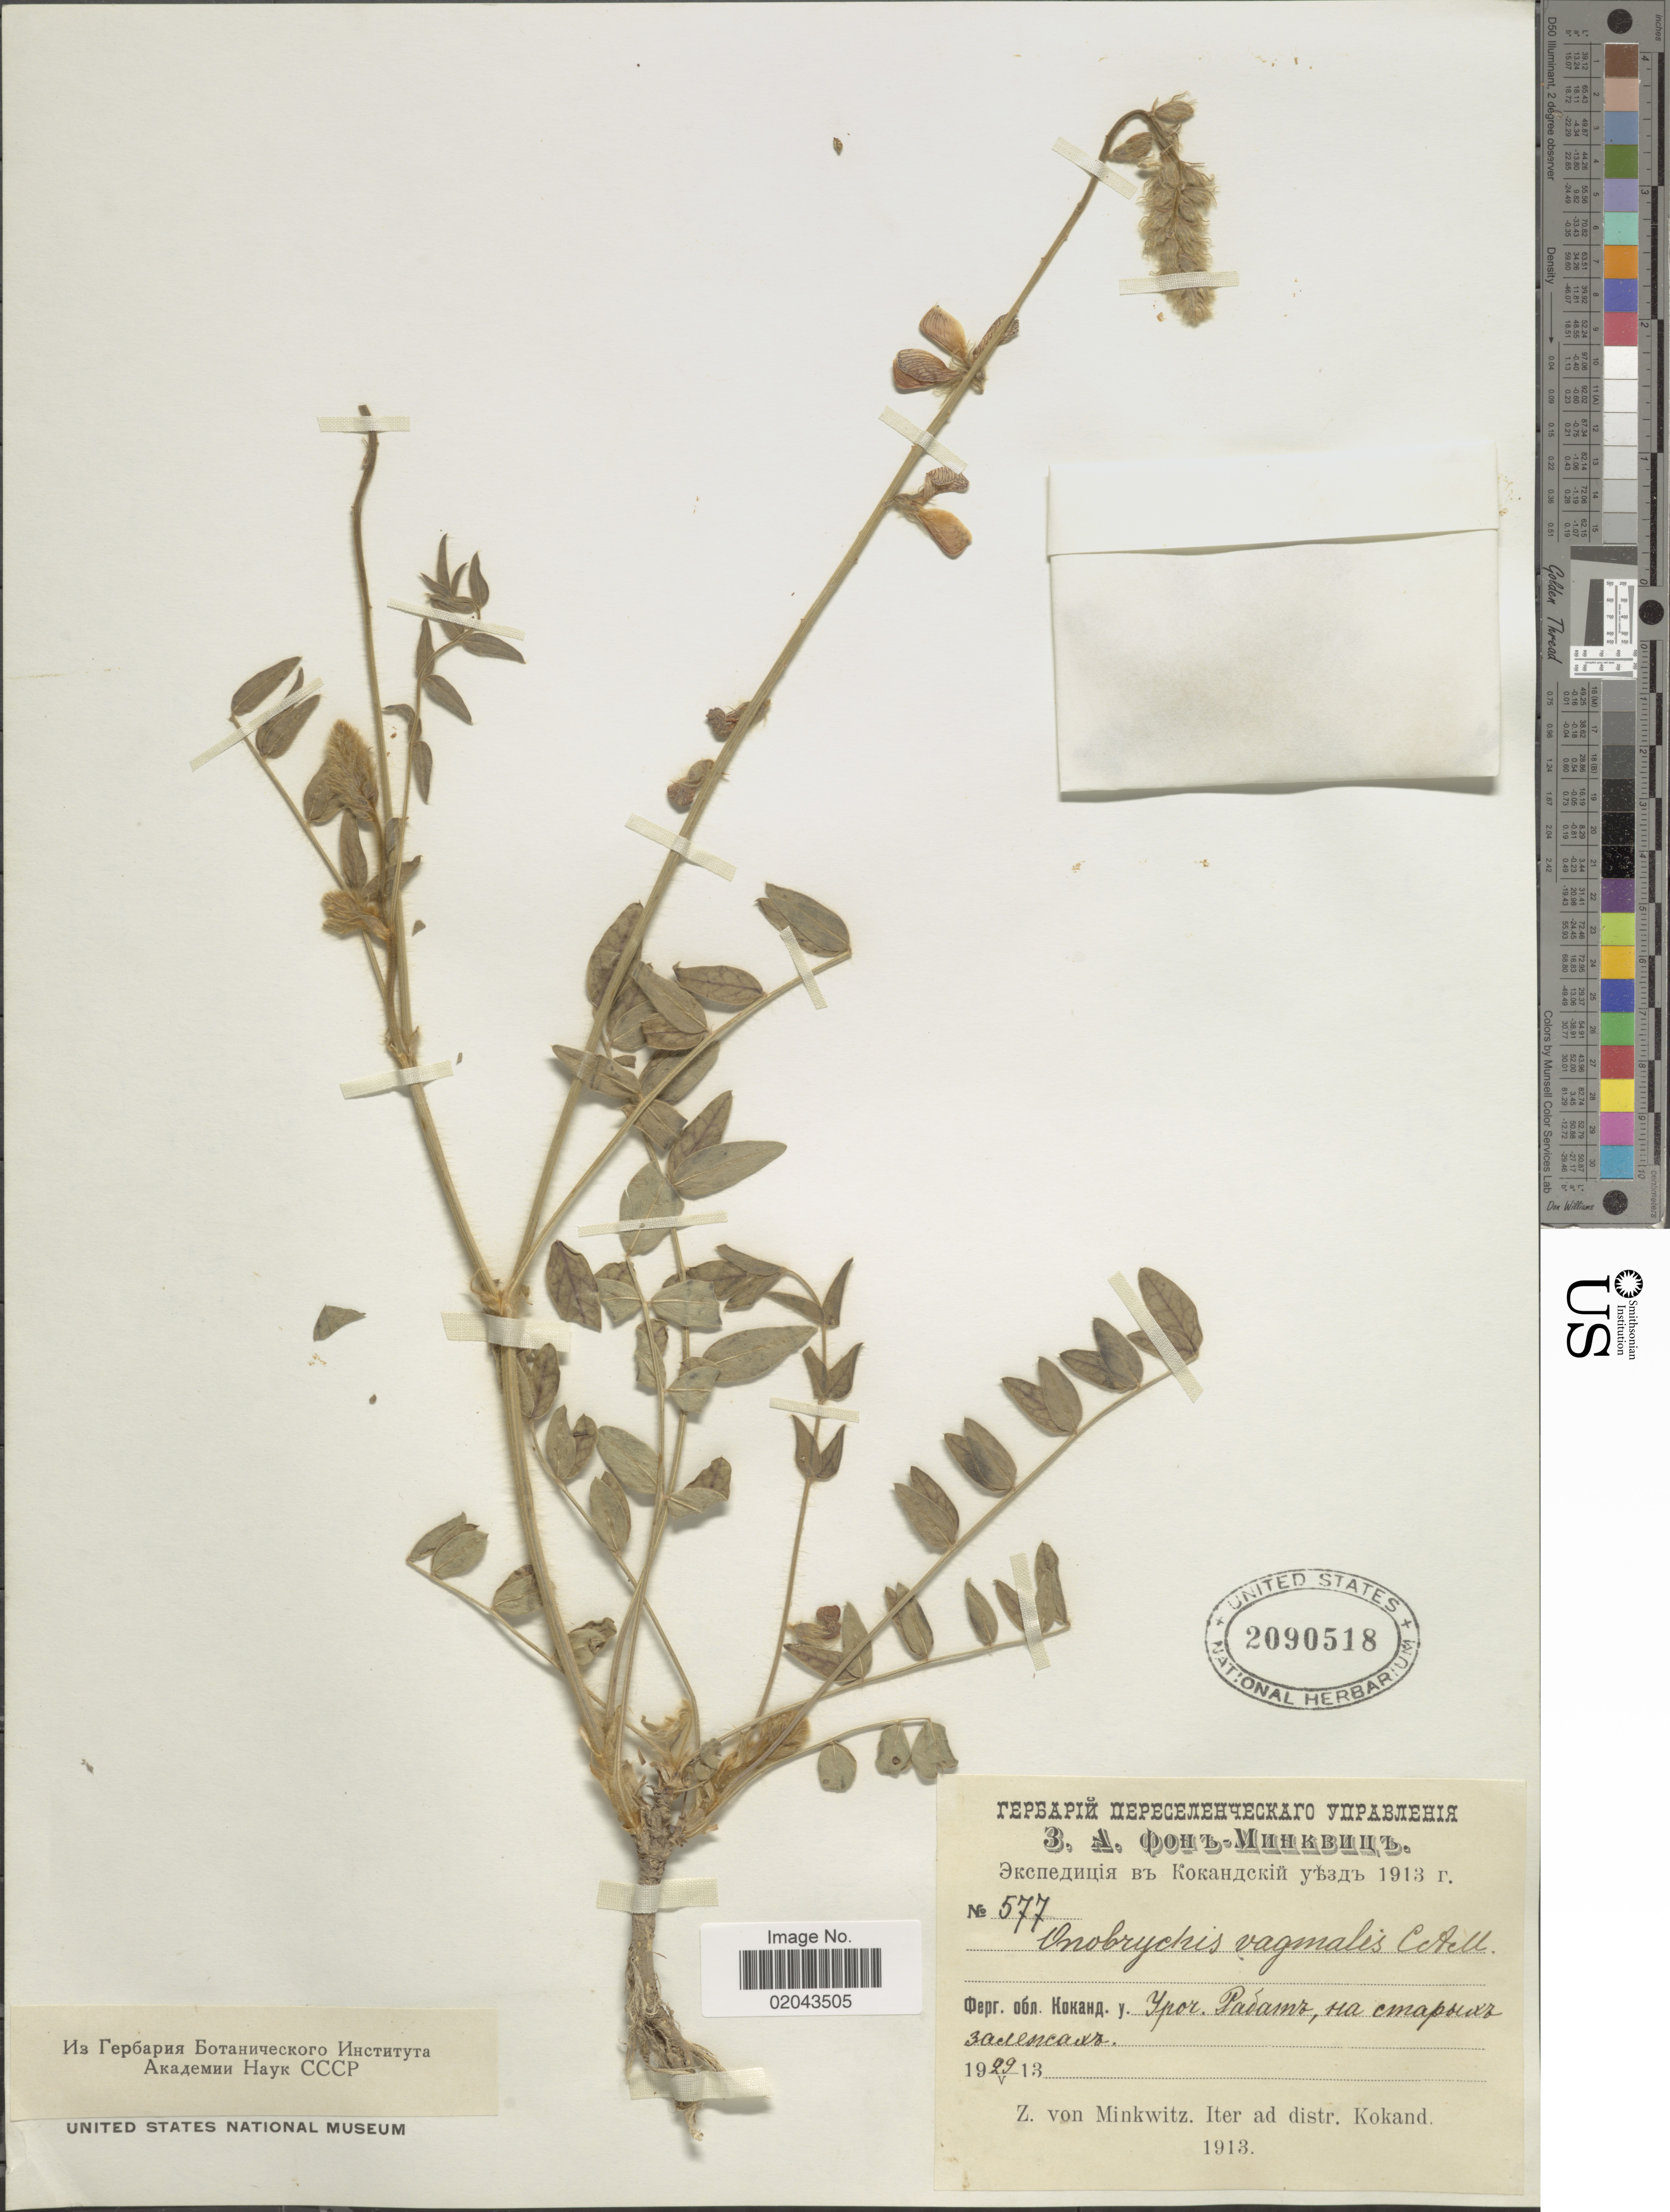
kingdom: Plantae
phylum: Tracheophyta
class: Magnoliopsida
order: Fabales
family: Fabaceae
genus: Onobrychis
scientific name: Onobrychis vaginalis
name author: C.A. Mey.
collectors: Z. Minkwitz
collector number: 577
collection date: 1913-05-29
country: Uzbekistan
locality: Iter ad distr. Kokand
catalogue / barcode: US 2090518